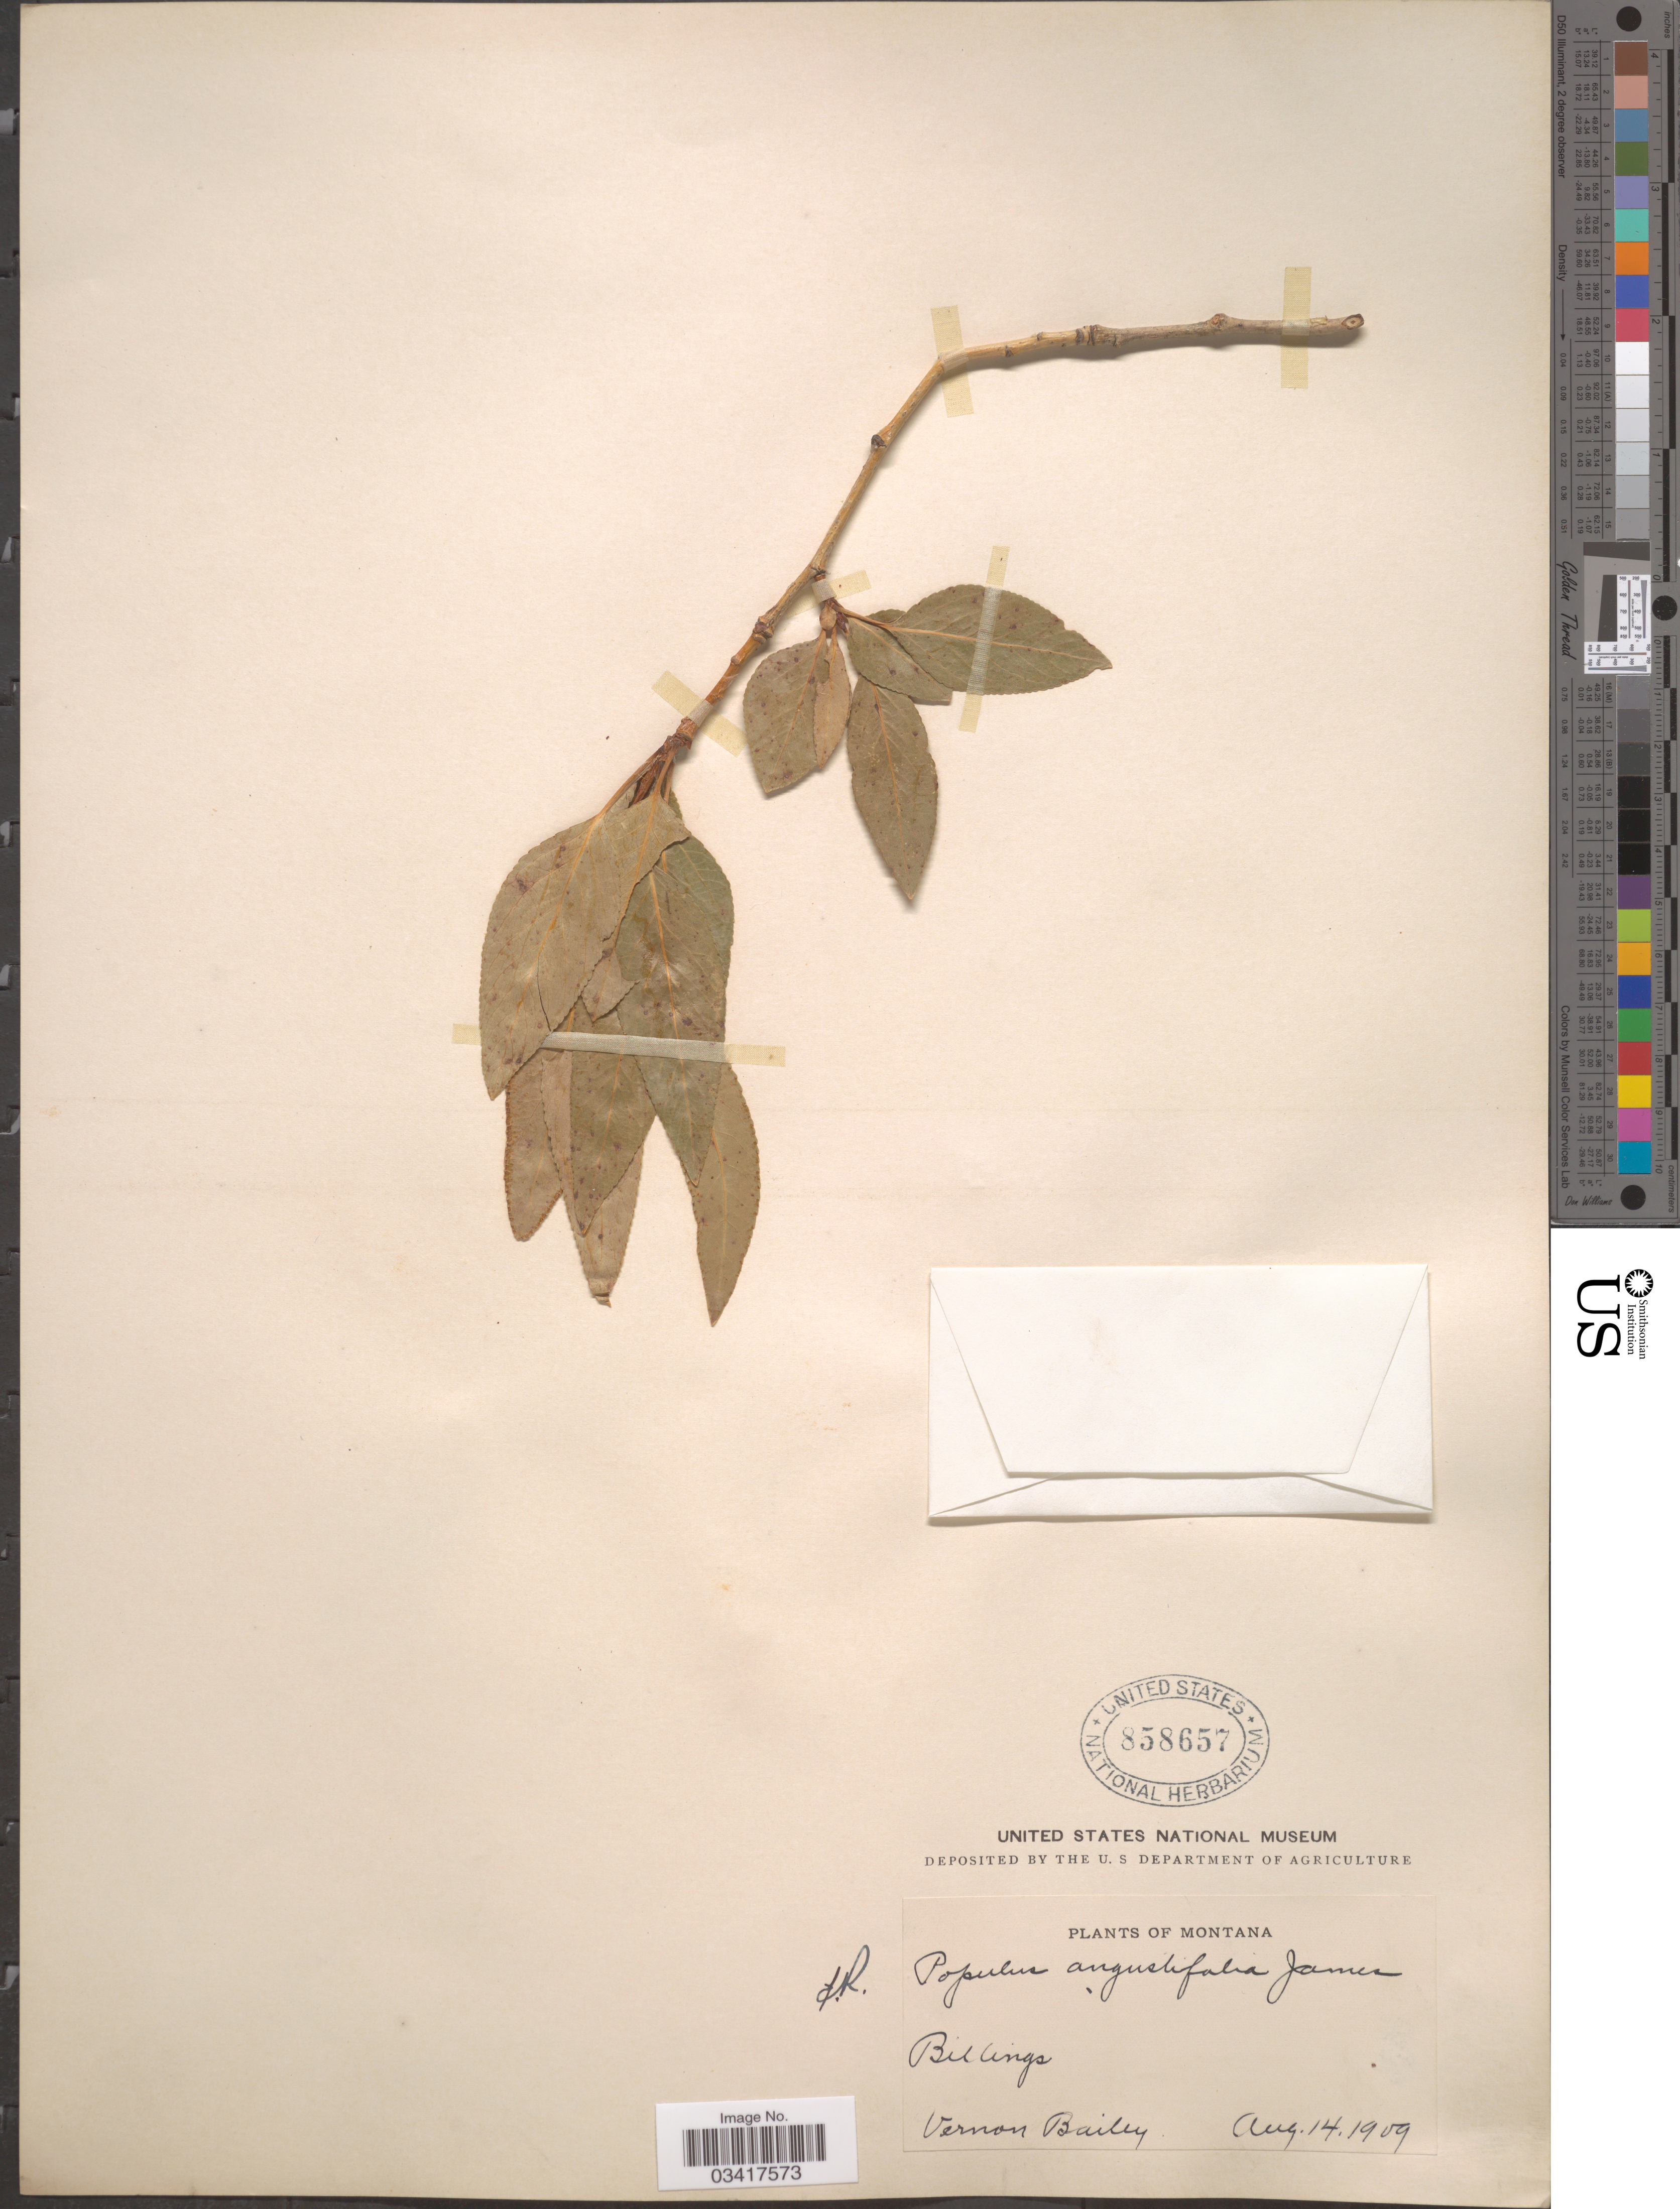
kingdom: Plantae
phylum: Tracheophyta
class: Magnoliopsida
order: Malpighiales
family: Salicaceae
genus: Populus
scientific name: Populus angustifolia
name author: E. James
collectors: V. O. Bailey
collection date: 1909-08-14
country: United States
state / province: Montana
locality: Billings.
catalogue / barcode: US 858657